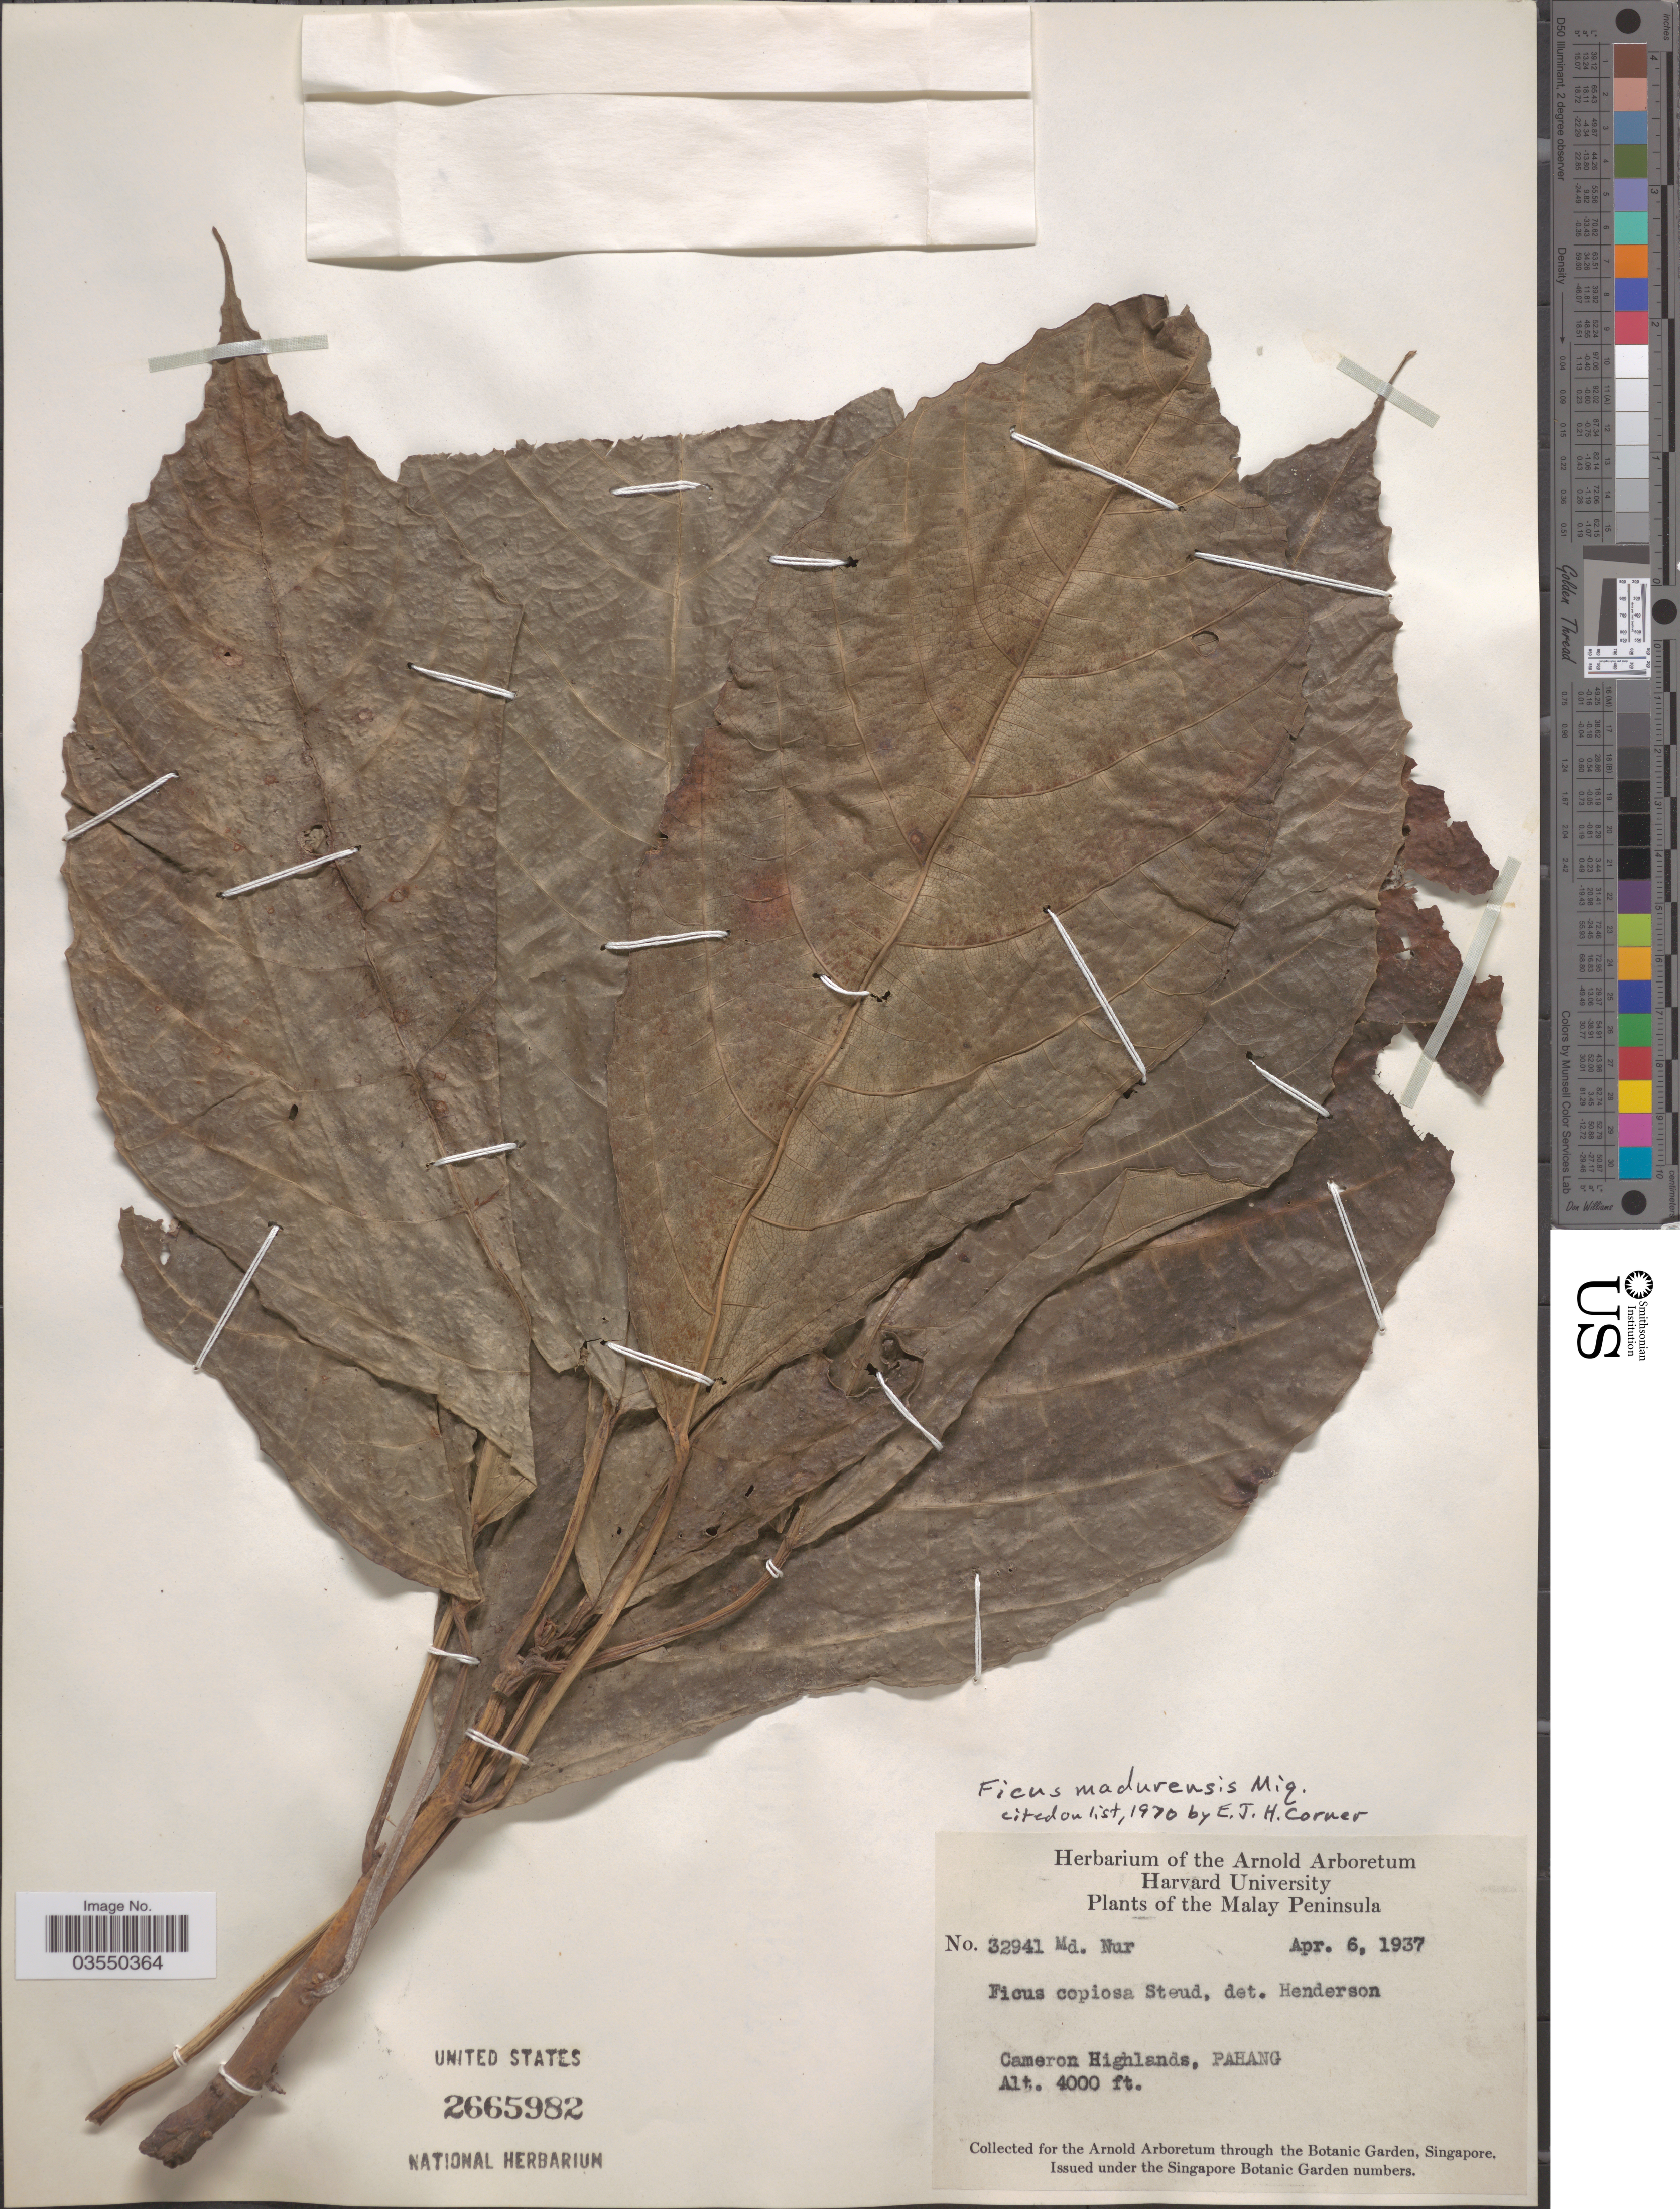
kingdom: Plantae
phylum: Tracheophyta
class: Magnoliopsida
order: Rosales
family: Moraceae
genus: Ficus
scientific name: Ficus madurensis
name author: Miq.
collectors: M. Nur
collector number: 32941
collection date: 1937-04-06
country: Malaysia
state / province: Pahang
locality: Malay Peninsula. Cameron Highlands.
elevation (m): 1219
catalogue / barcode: US 2665982